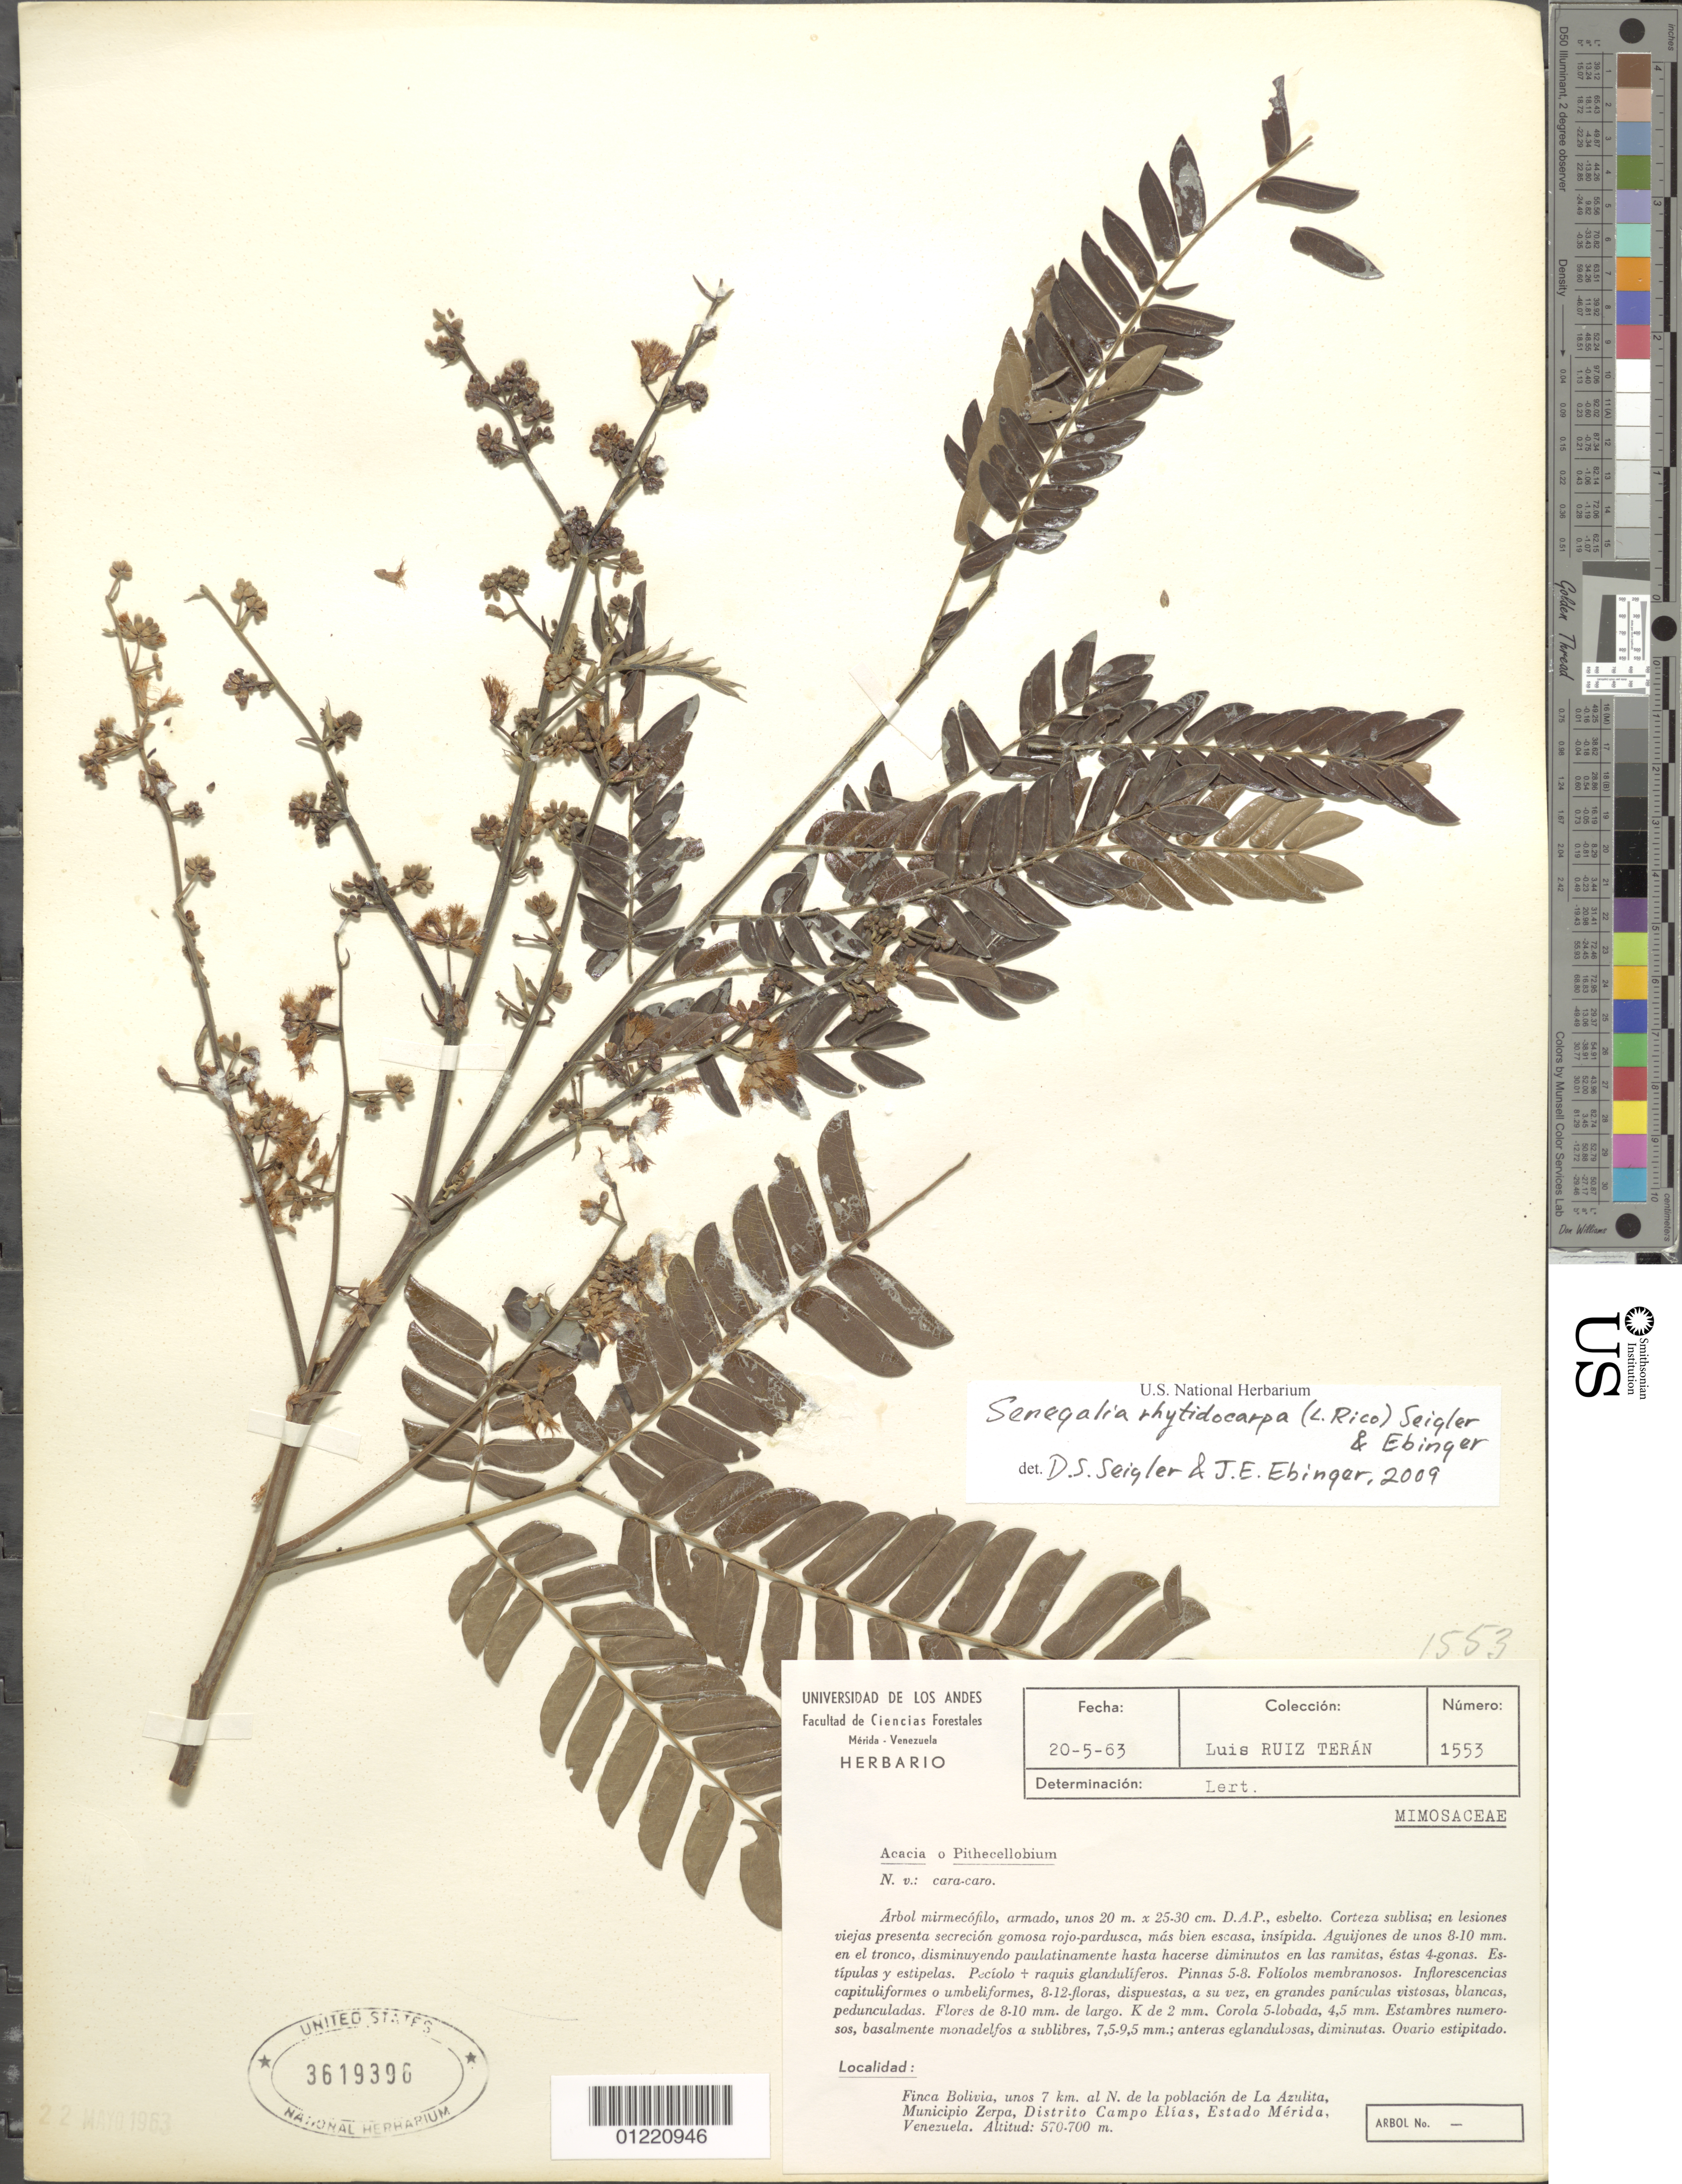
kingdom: Plantae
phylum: Tracheophyta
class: Magnoliopsida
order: Fabales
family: Fabaceae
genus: Senegalia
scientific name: Senegalia rhytidocarpa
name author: (L. Rico) Seigler & Ebinger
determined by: Seigler, David S.; Ebinger, J. E.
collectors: L. E. Ruíz-Terán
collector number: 1553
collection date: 1963-05-20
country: Venezuela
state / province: Mérida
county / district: Campo Elías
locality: Finca Bolivia, unos 7 km. al N. de la poblacíon de La Azulita, Municipio Zerpa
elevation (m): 570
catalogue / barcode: US 3619396